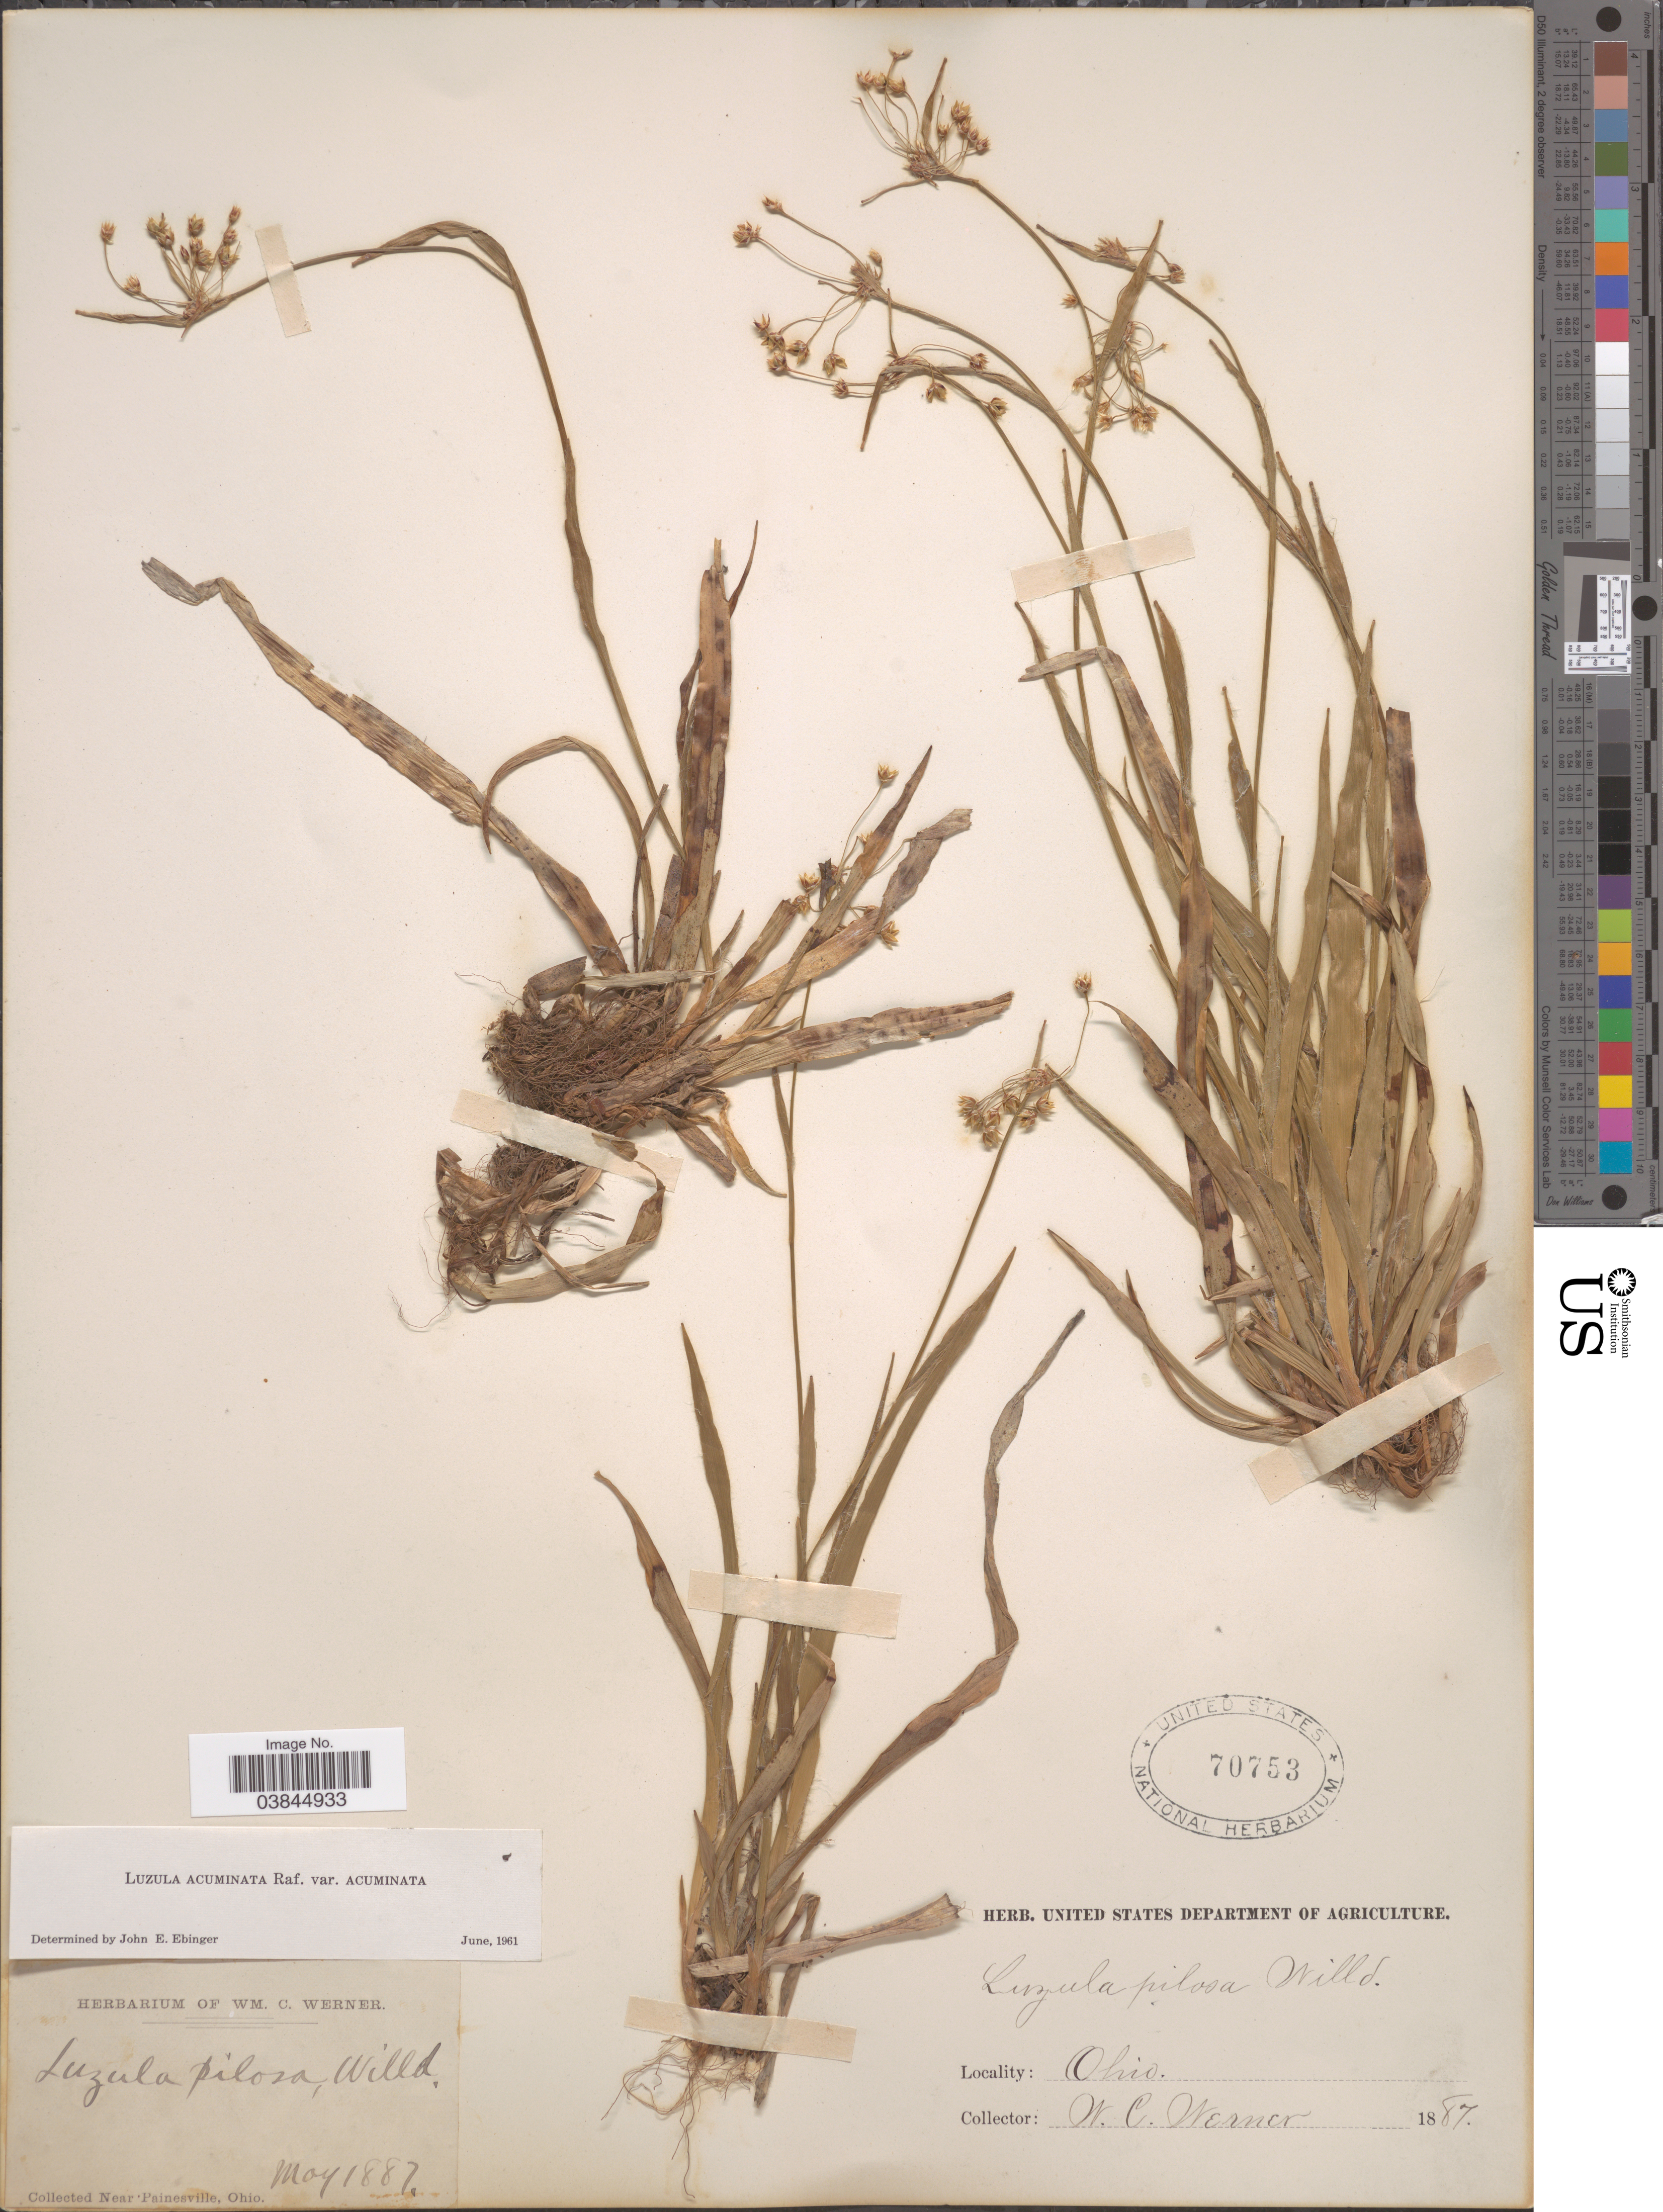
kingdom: Plantae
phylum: Tracheophyta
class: Liliopsida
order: Poales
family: Juncaceae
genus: Luzula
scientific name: Luzula acuminata var. acuminata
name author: Raf.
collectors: W. Werner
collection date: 1887-05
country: United States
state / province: Ohio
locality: Near Painesville.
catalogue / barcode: US 70753